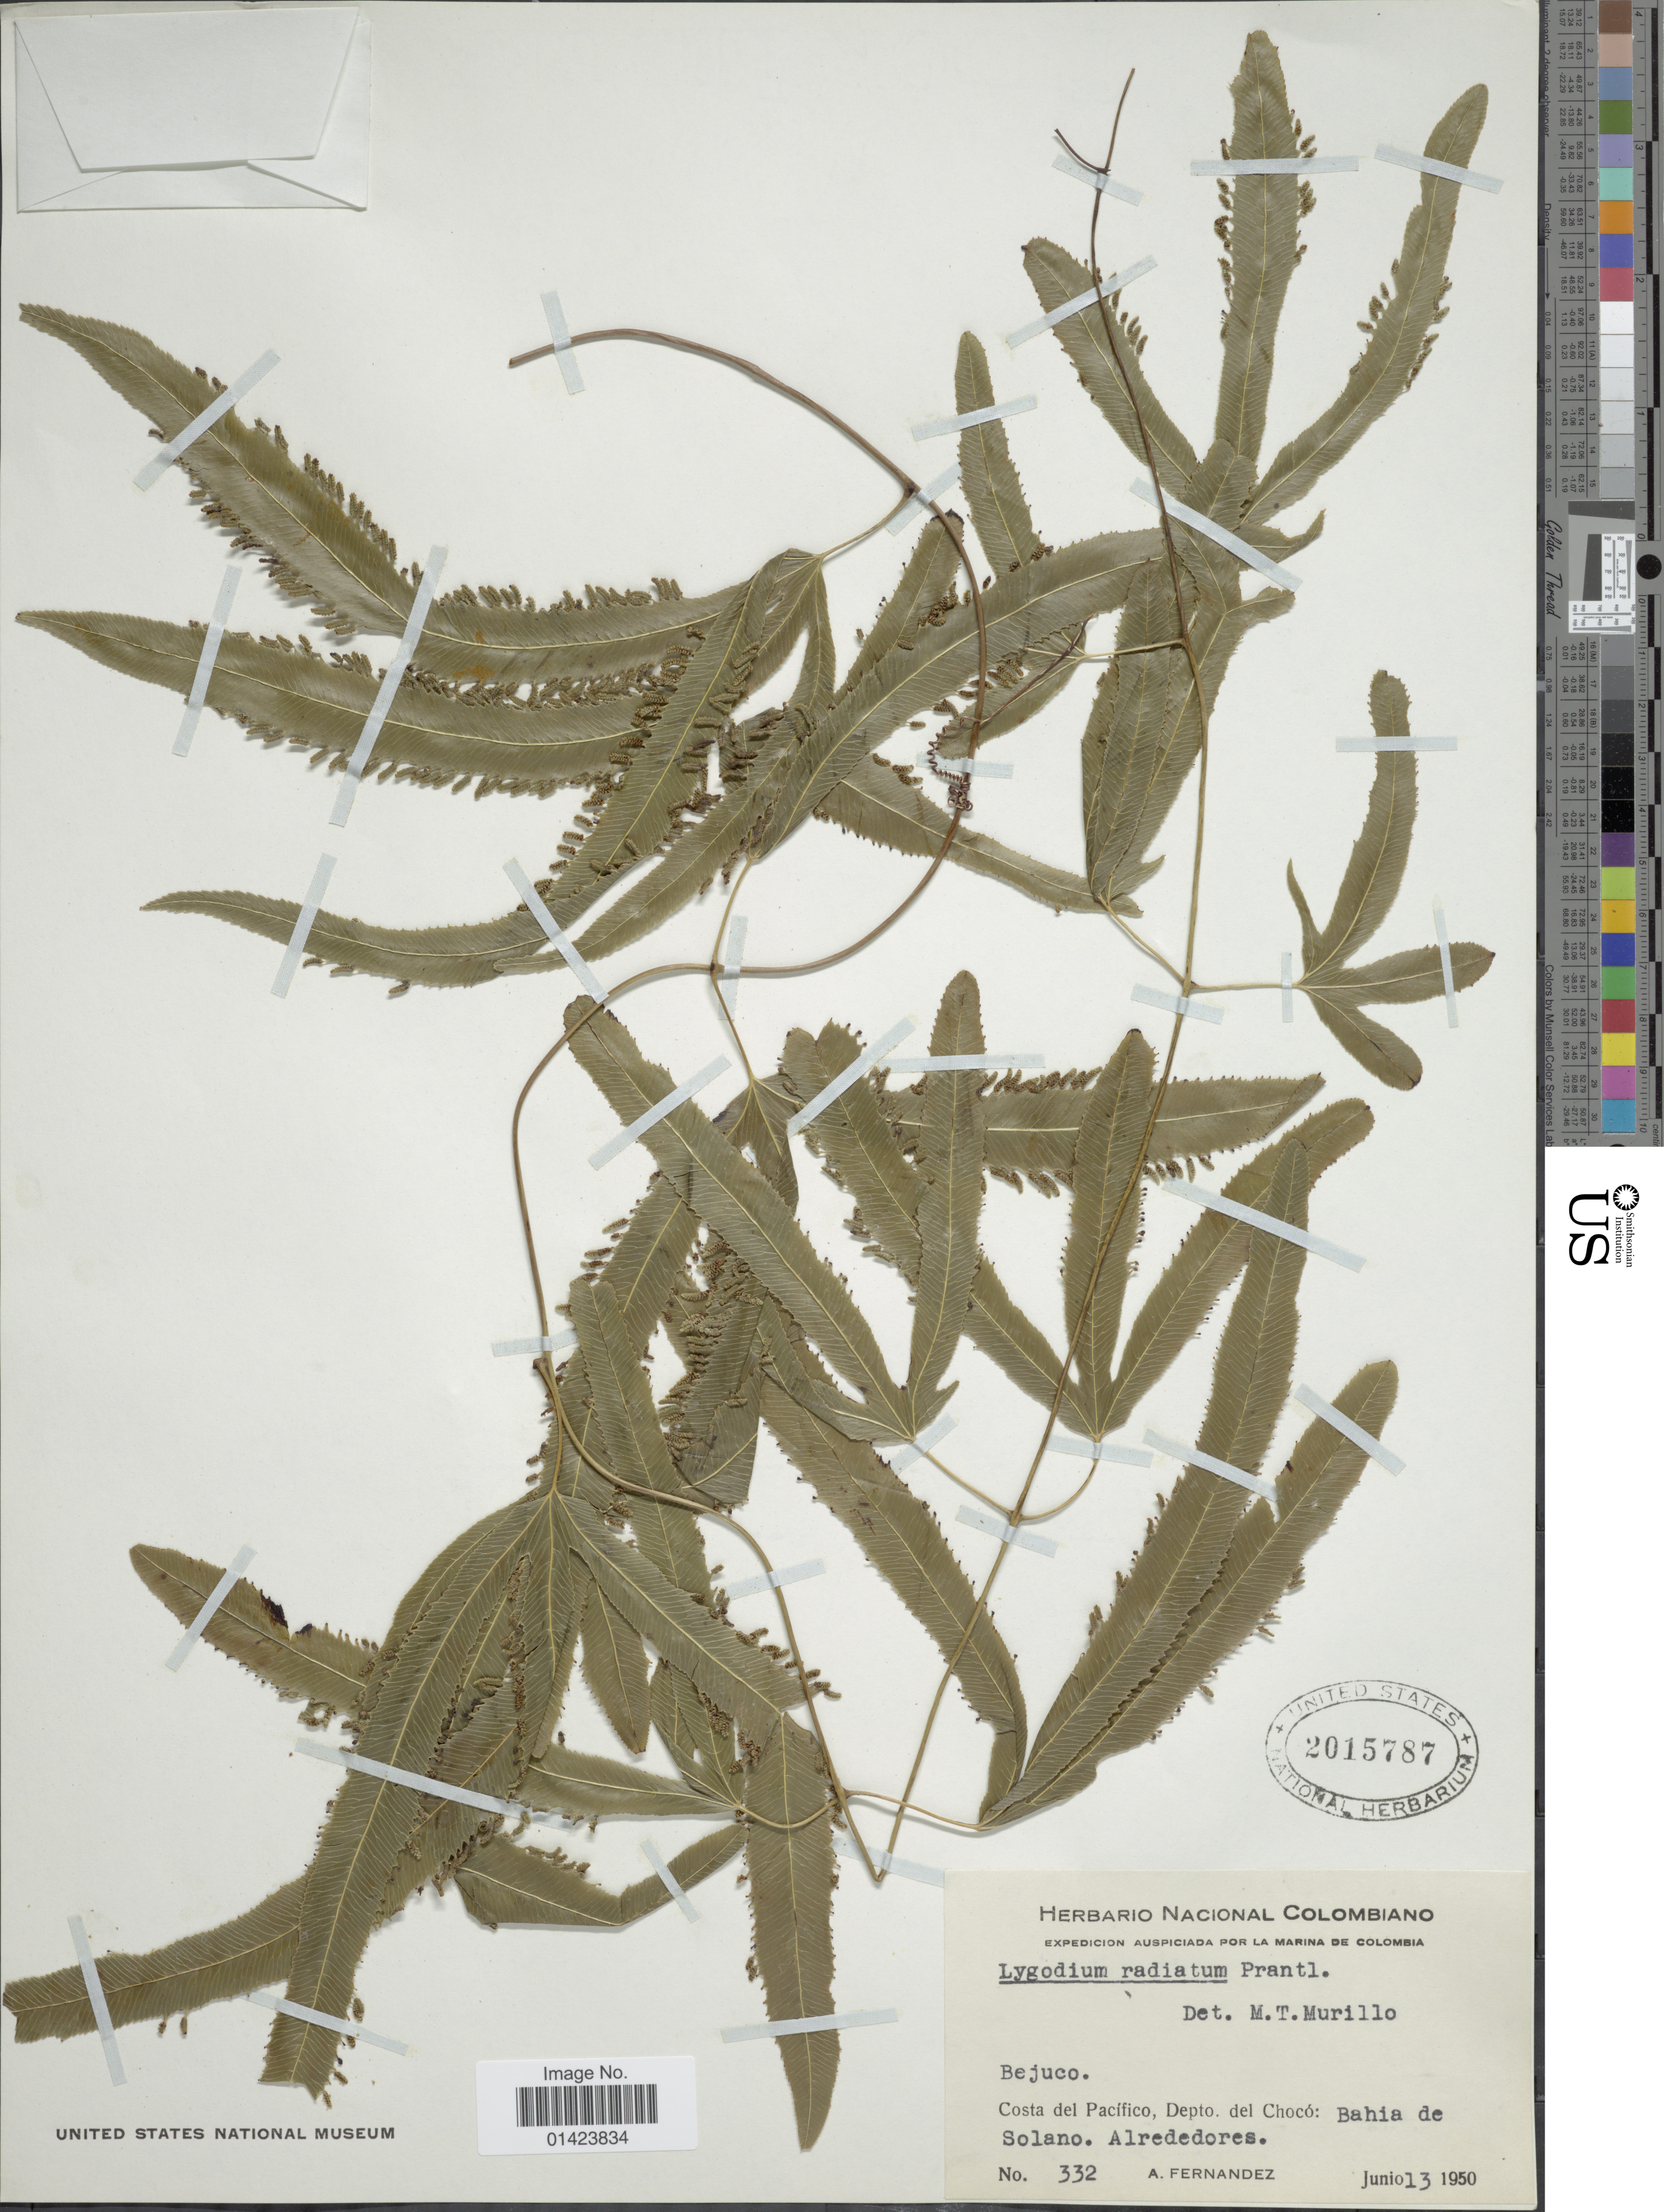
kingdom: Plantae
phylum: Tracheophyta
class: Polypodiopsida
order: Schizaeales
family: Lygodiaceae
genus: Lygodium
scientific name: Lygodium radiatum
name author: Prantl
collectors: A. Fernandez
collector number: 332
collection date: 1950-06-13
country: Colombia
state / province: Chocó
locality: Costa del Pacifico, Depto. del Chocó: Bahia de Solano, Alrededores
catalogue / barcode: US 2015787